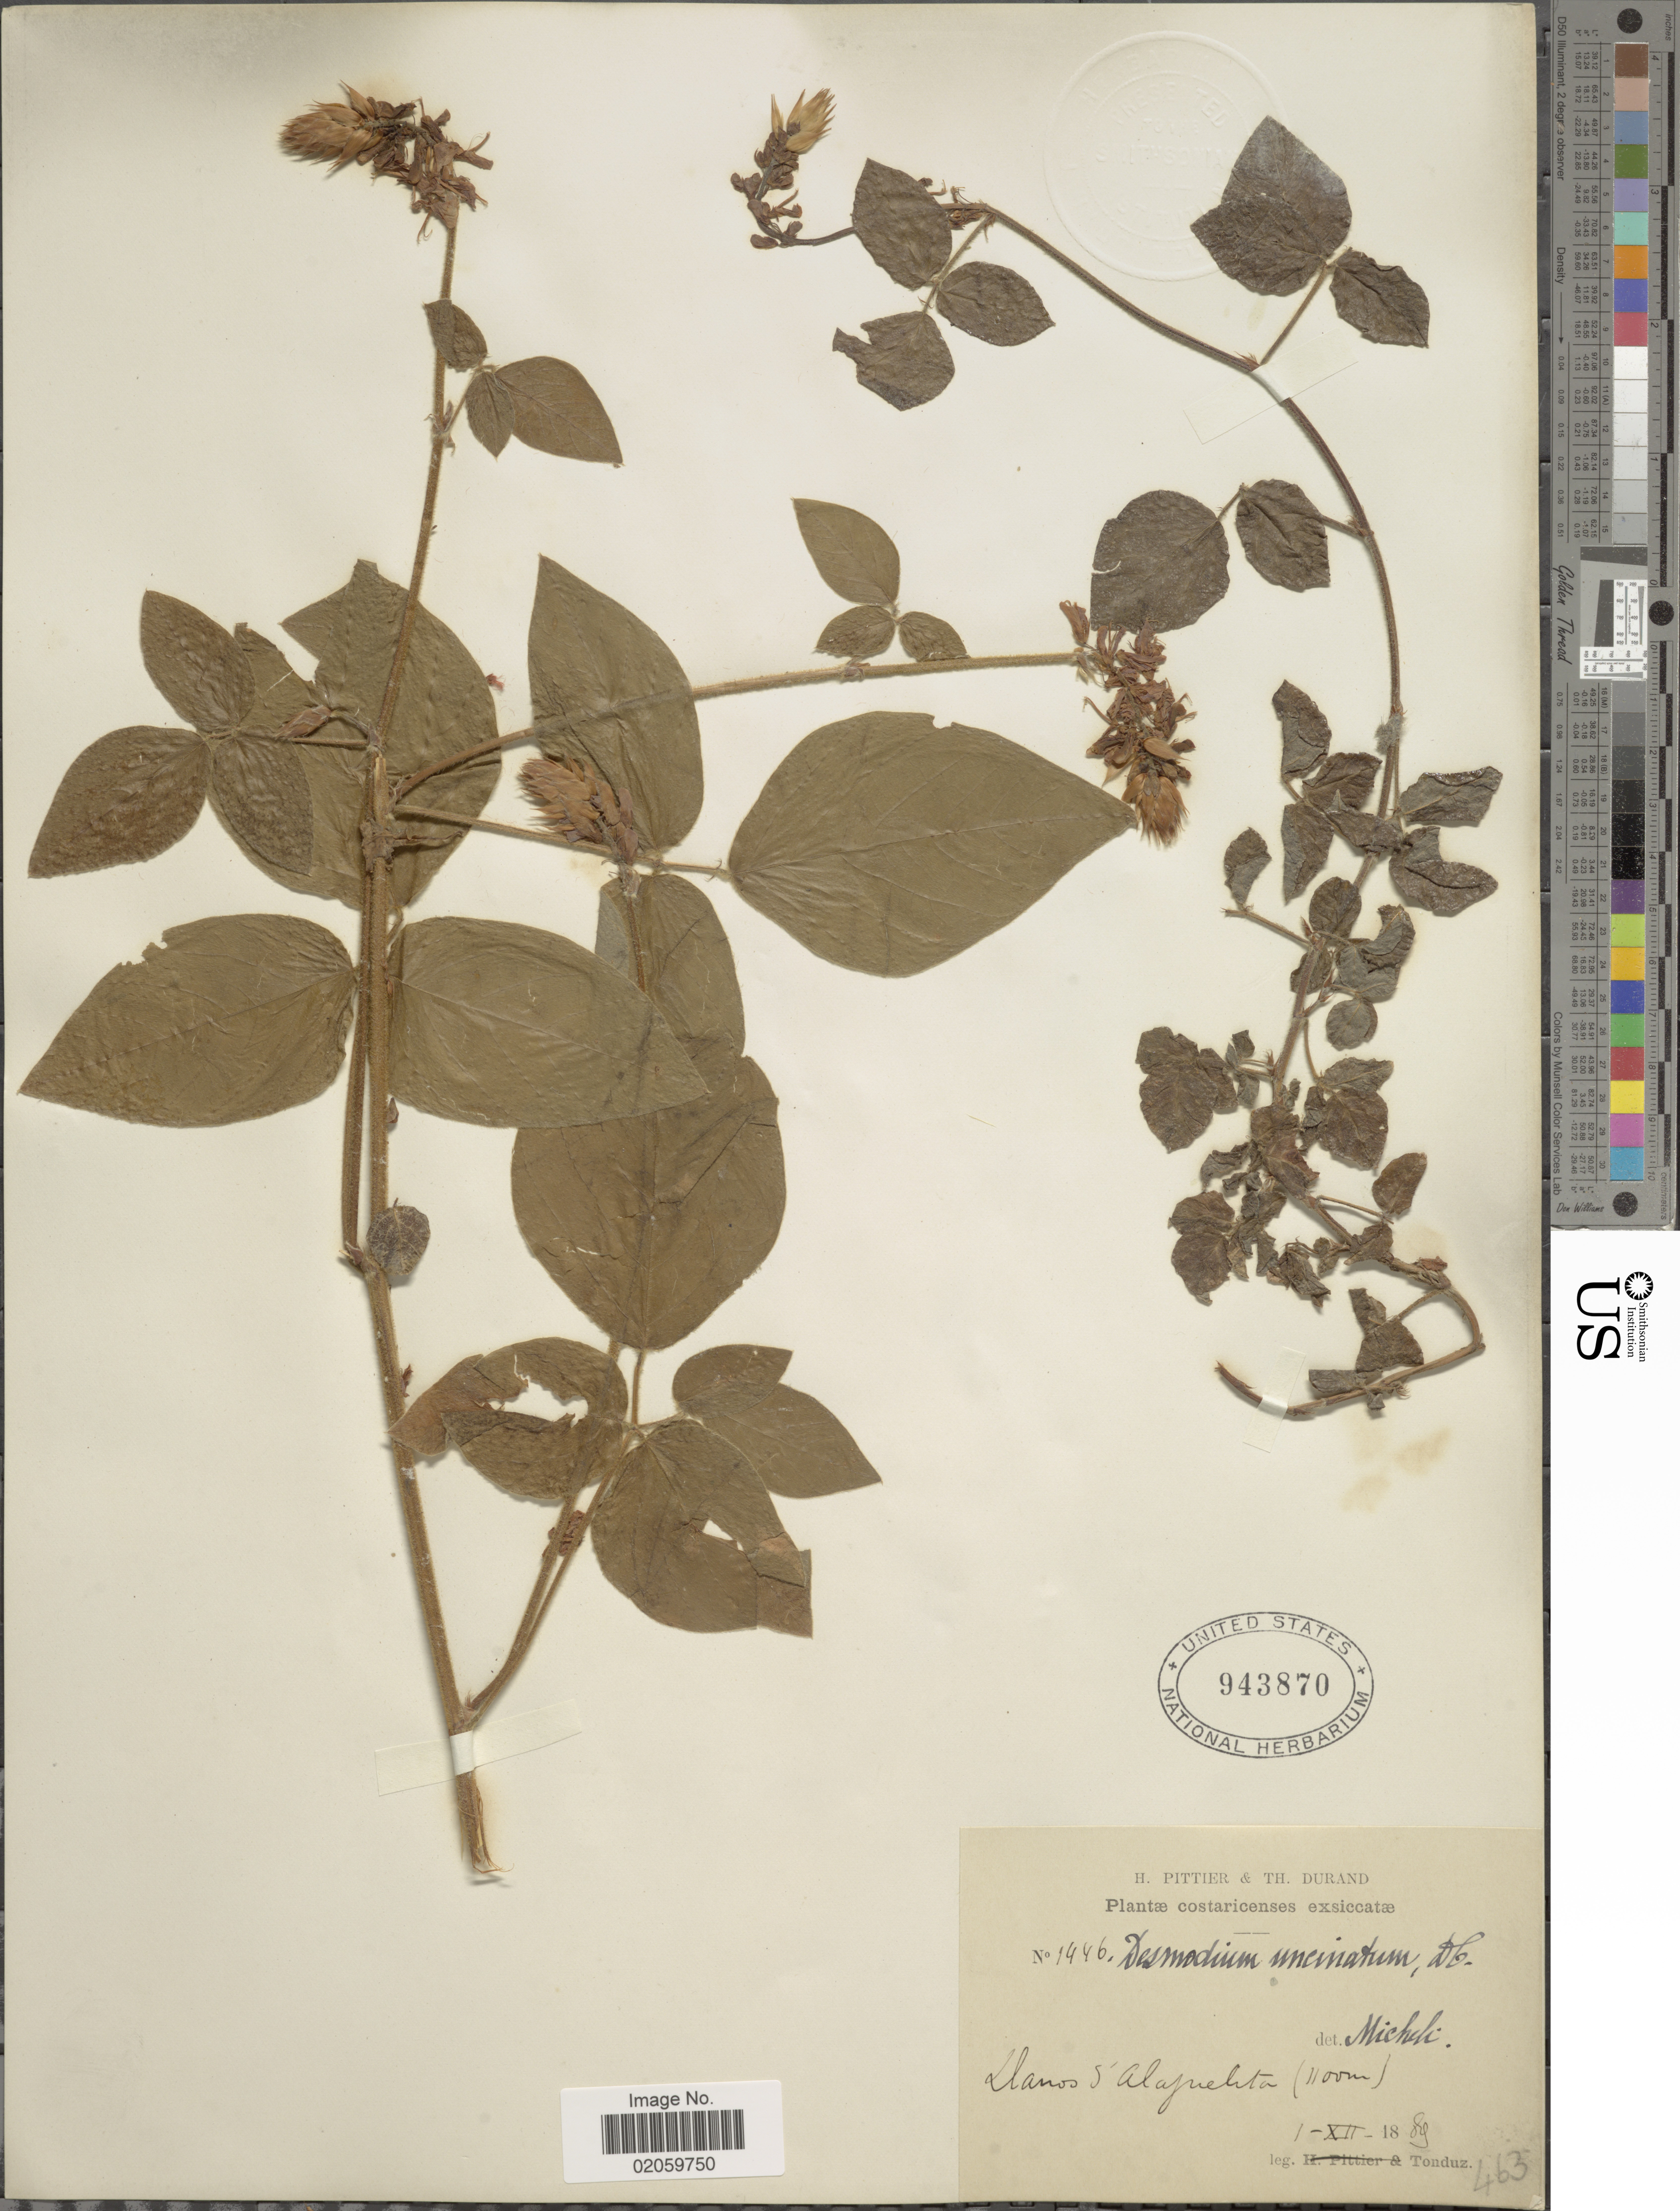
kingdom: Plantae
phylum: Tracheophyta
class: Magnoliopsida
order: Fabales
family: Fabaceae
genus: Desmodium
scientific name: Desmodium intortum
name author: (Mill.) Urb.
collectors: A. Tonduz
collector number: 1446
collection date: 1889-12-01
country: Costa Rica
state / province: Alajuela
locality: Llanos d'Alajuelita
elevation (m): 1100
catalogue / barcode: US 943870